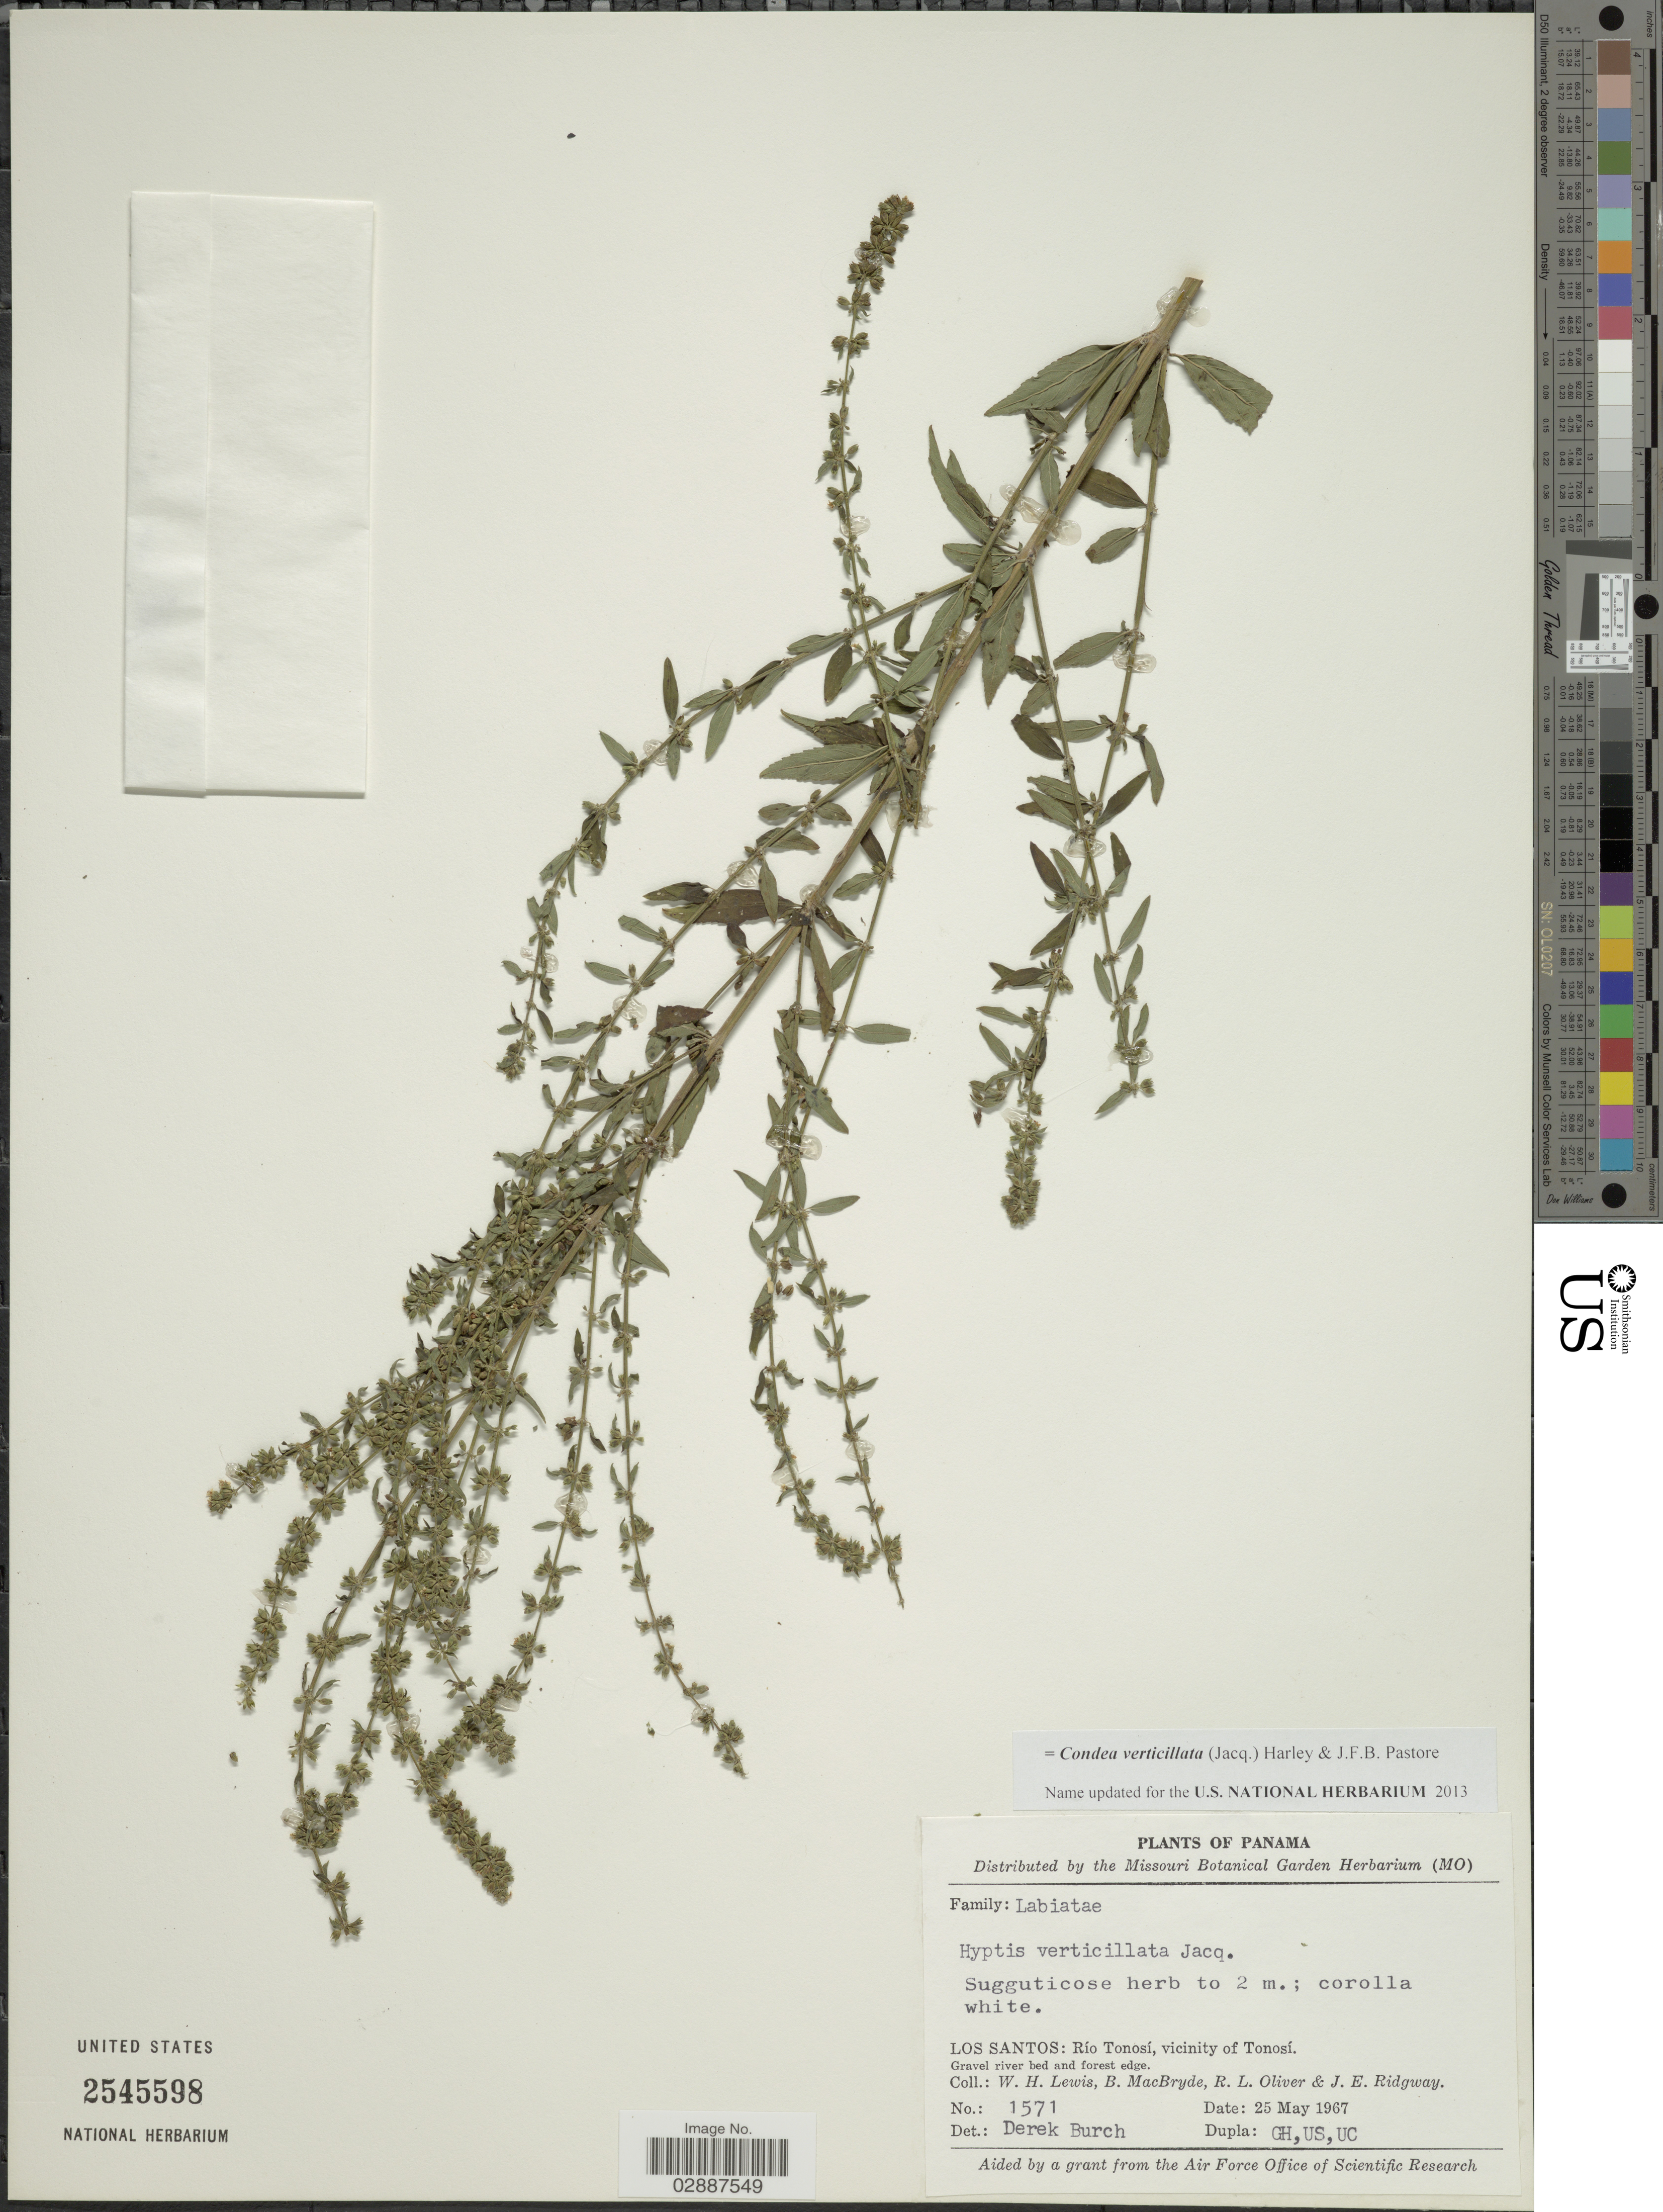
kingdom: Plantae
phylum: Tracheophyta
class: Magnoliopsida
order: Lamiales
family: Lamiaceae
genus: Condea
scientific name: Condea verticillata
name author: (Jacq.) Harley & J.F.B. Pastore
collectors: W. H. Lewis, B. MacBryde, R. Oliver & J. Ridgway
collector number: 1571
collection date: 1967-05-25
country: Panama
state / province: Los Santos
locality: Río Tonosí, vicinity of Tonosí.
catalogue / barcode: US 2545598